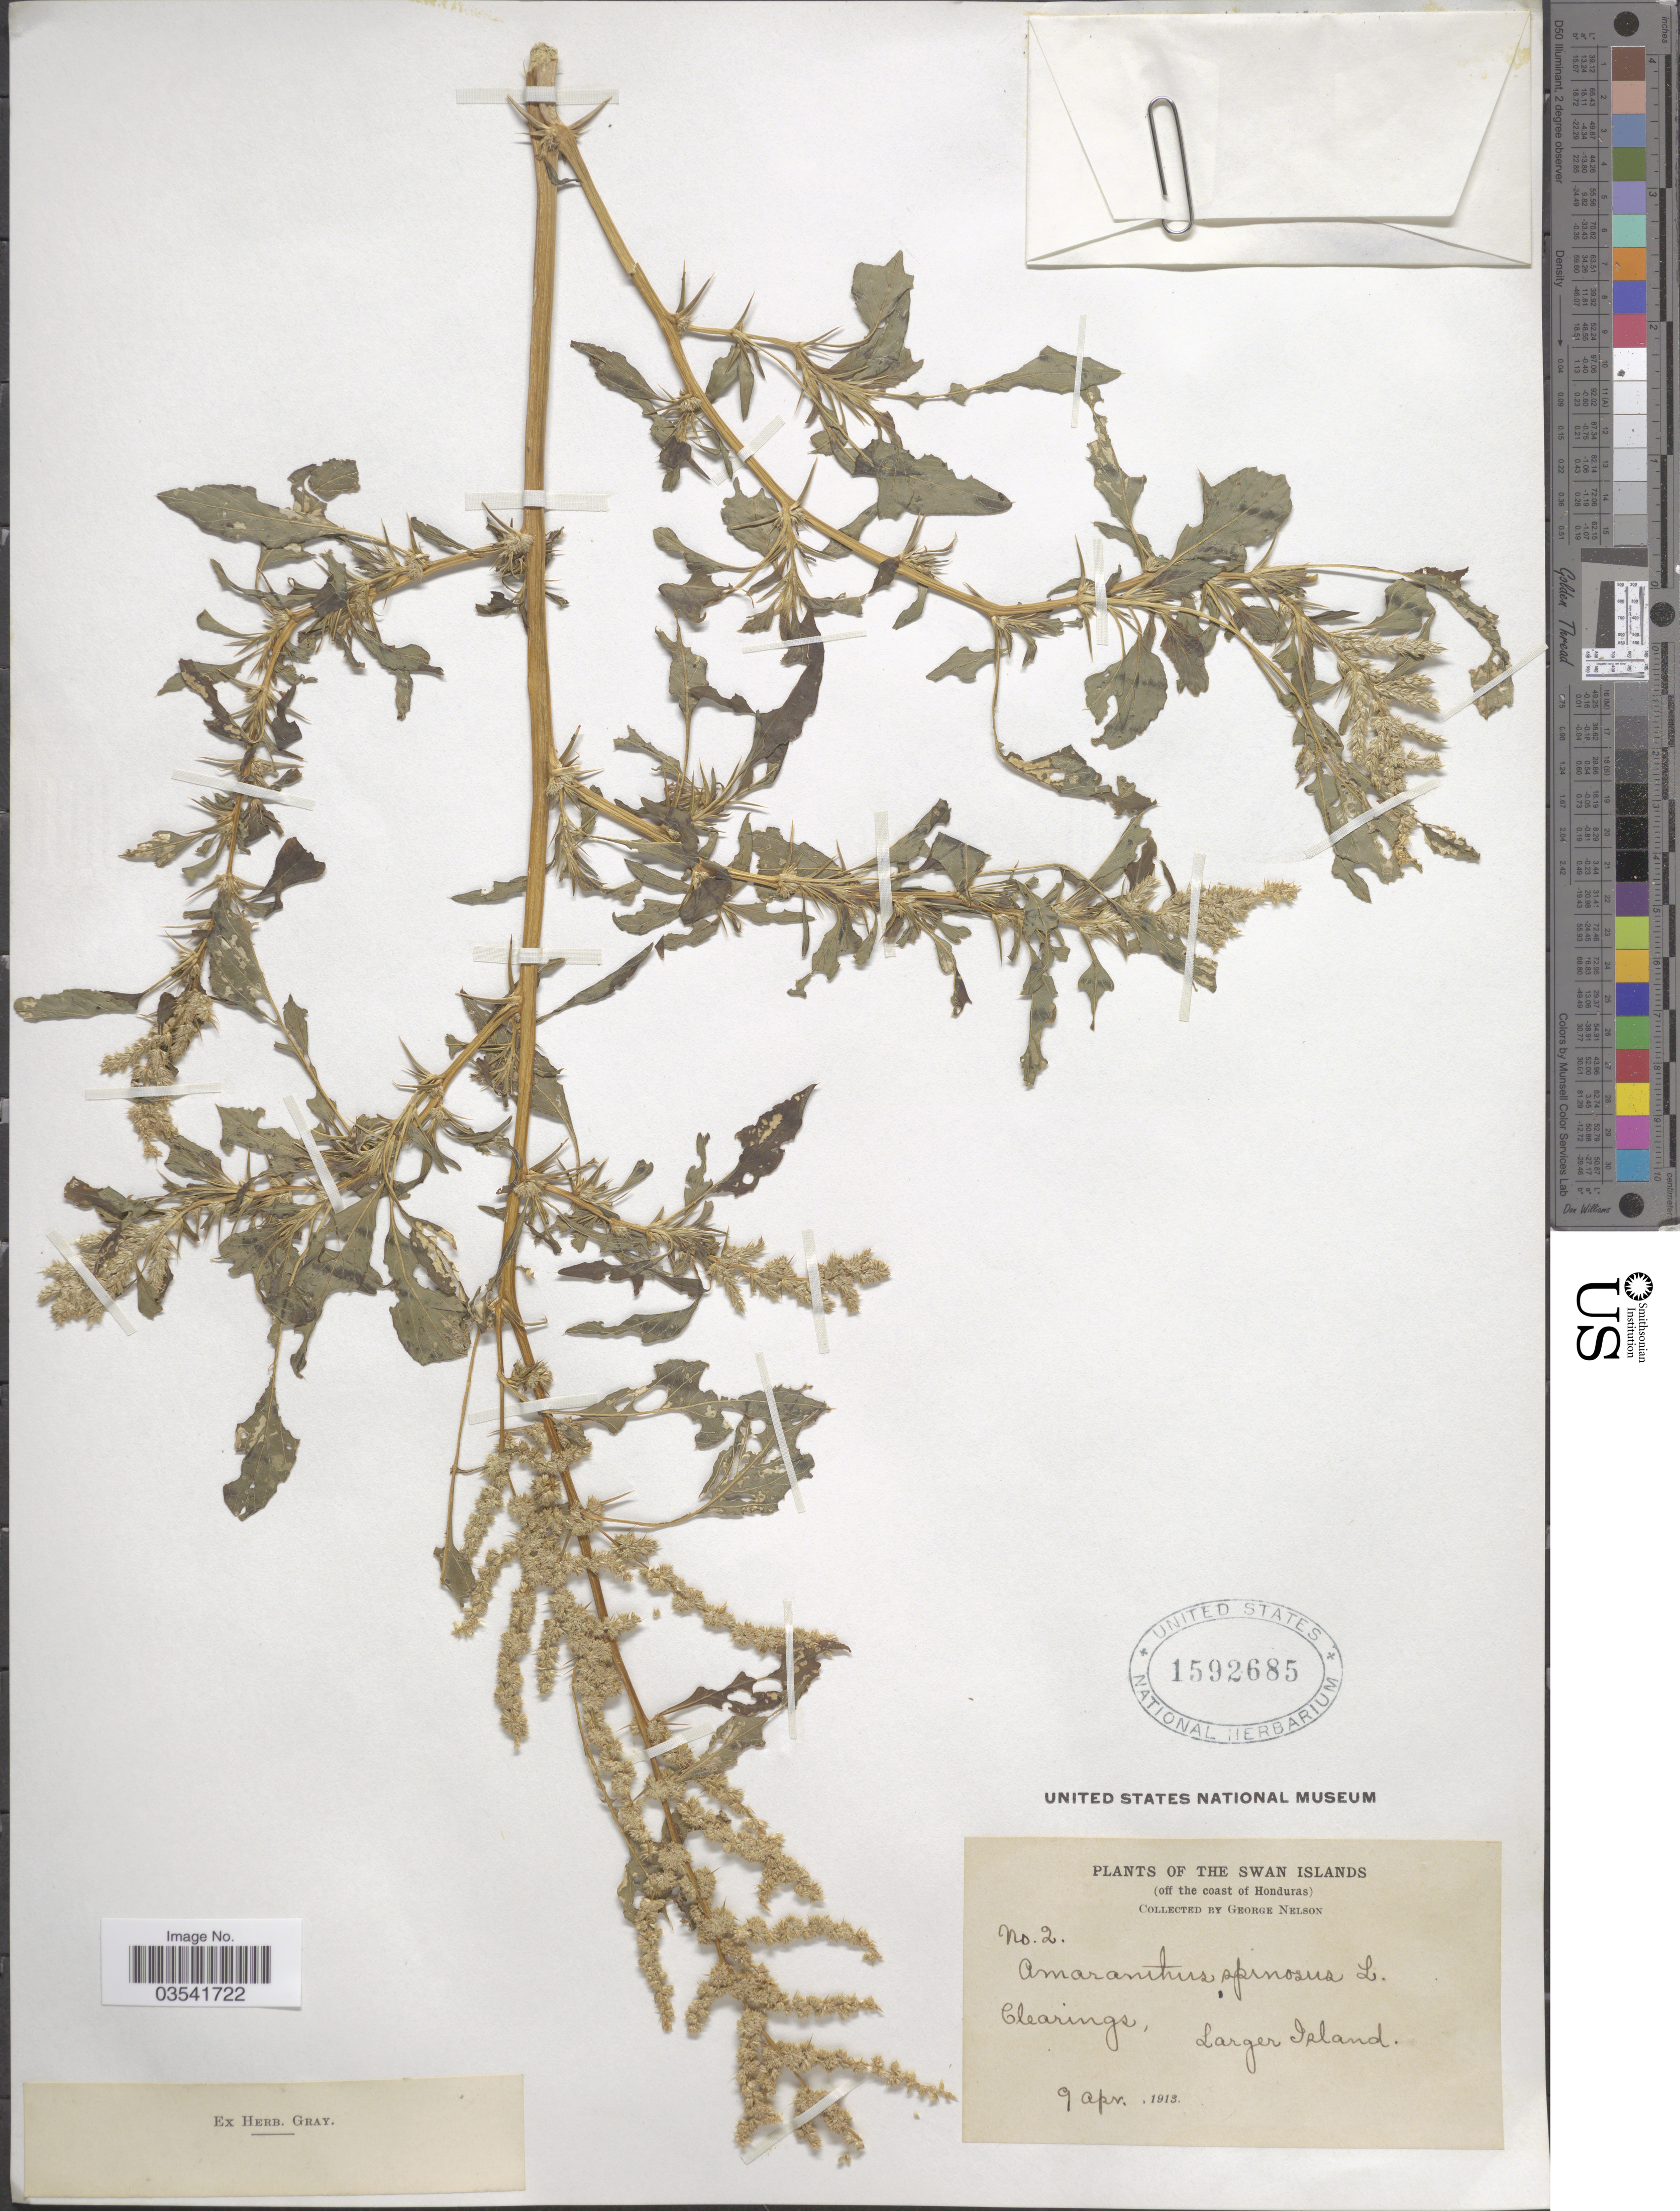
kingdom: Plantae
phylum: Tracheophyta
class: Magnoliopsida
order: Caryophyllales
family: Amaranthaceae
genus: Amaranthus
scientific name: Amaranthus spinosus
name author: L.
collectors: G. Nelson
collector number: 2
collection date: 1913-04-09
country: Honduras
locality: The Swan Islands (off the coast of Honduras). Clearings, Larger Island.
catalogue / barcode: US 1592685